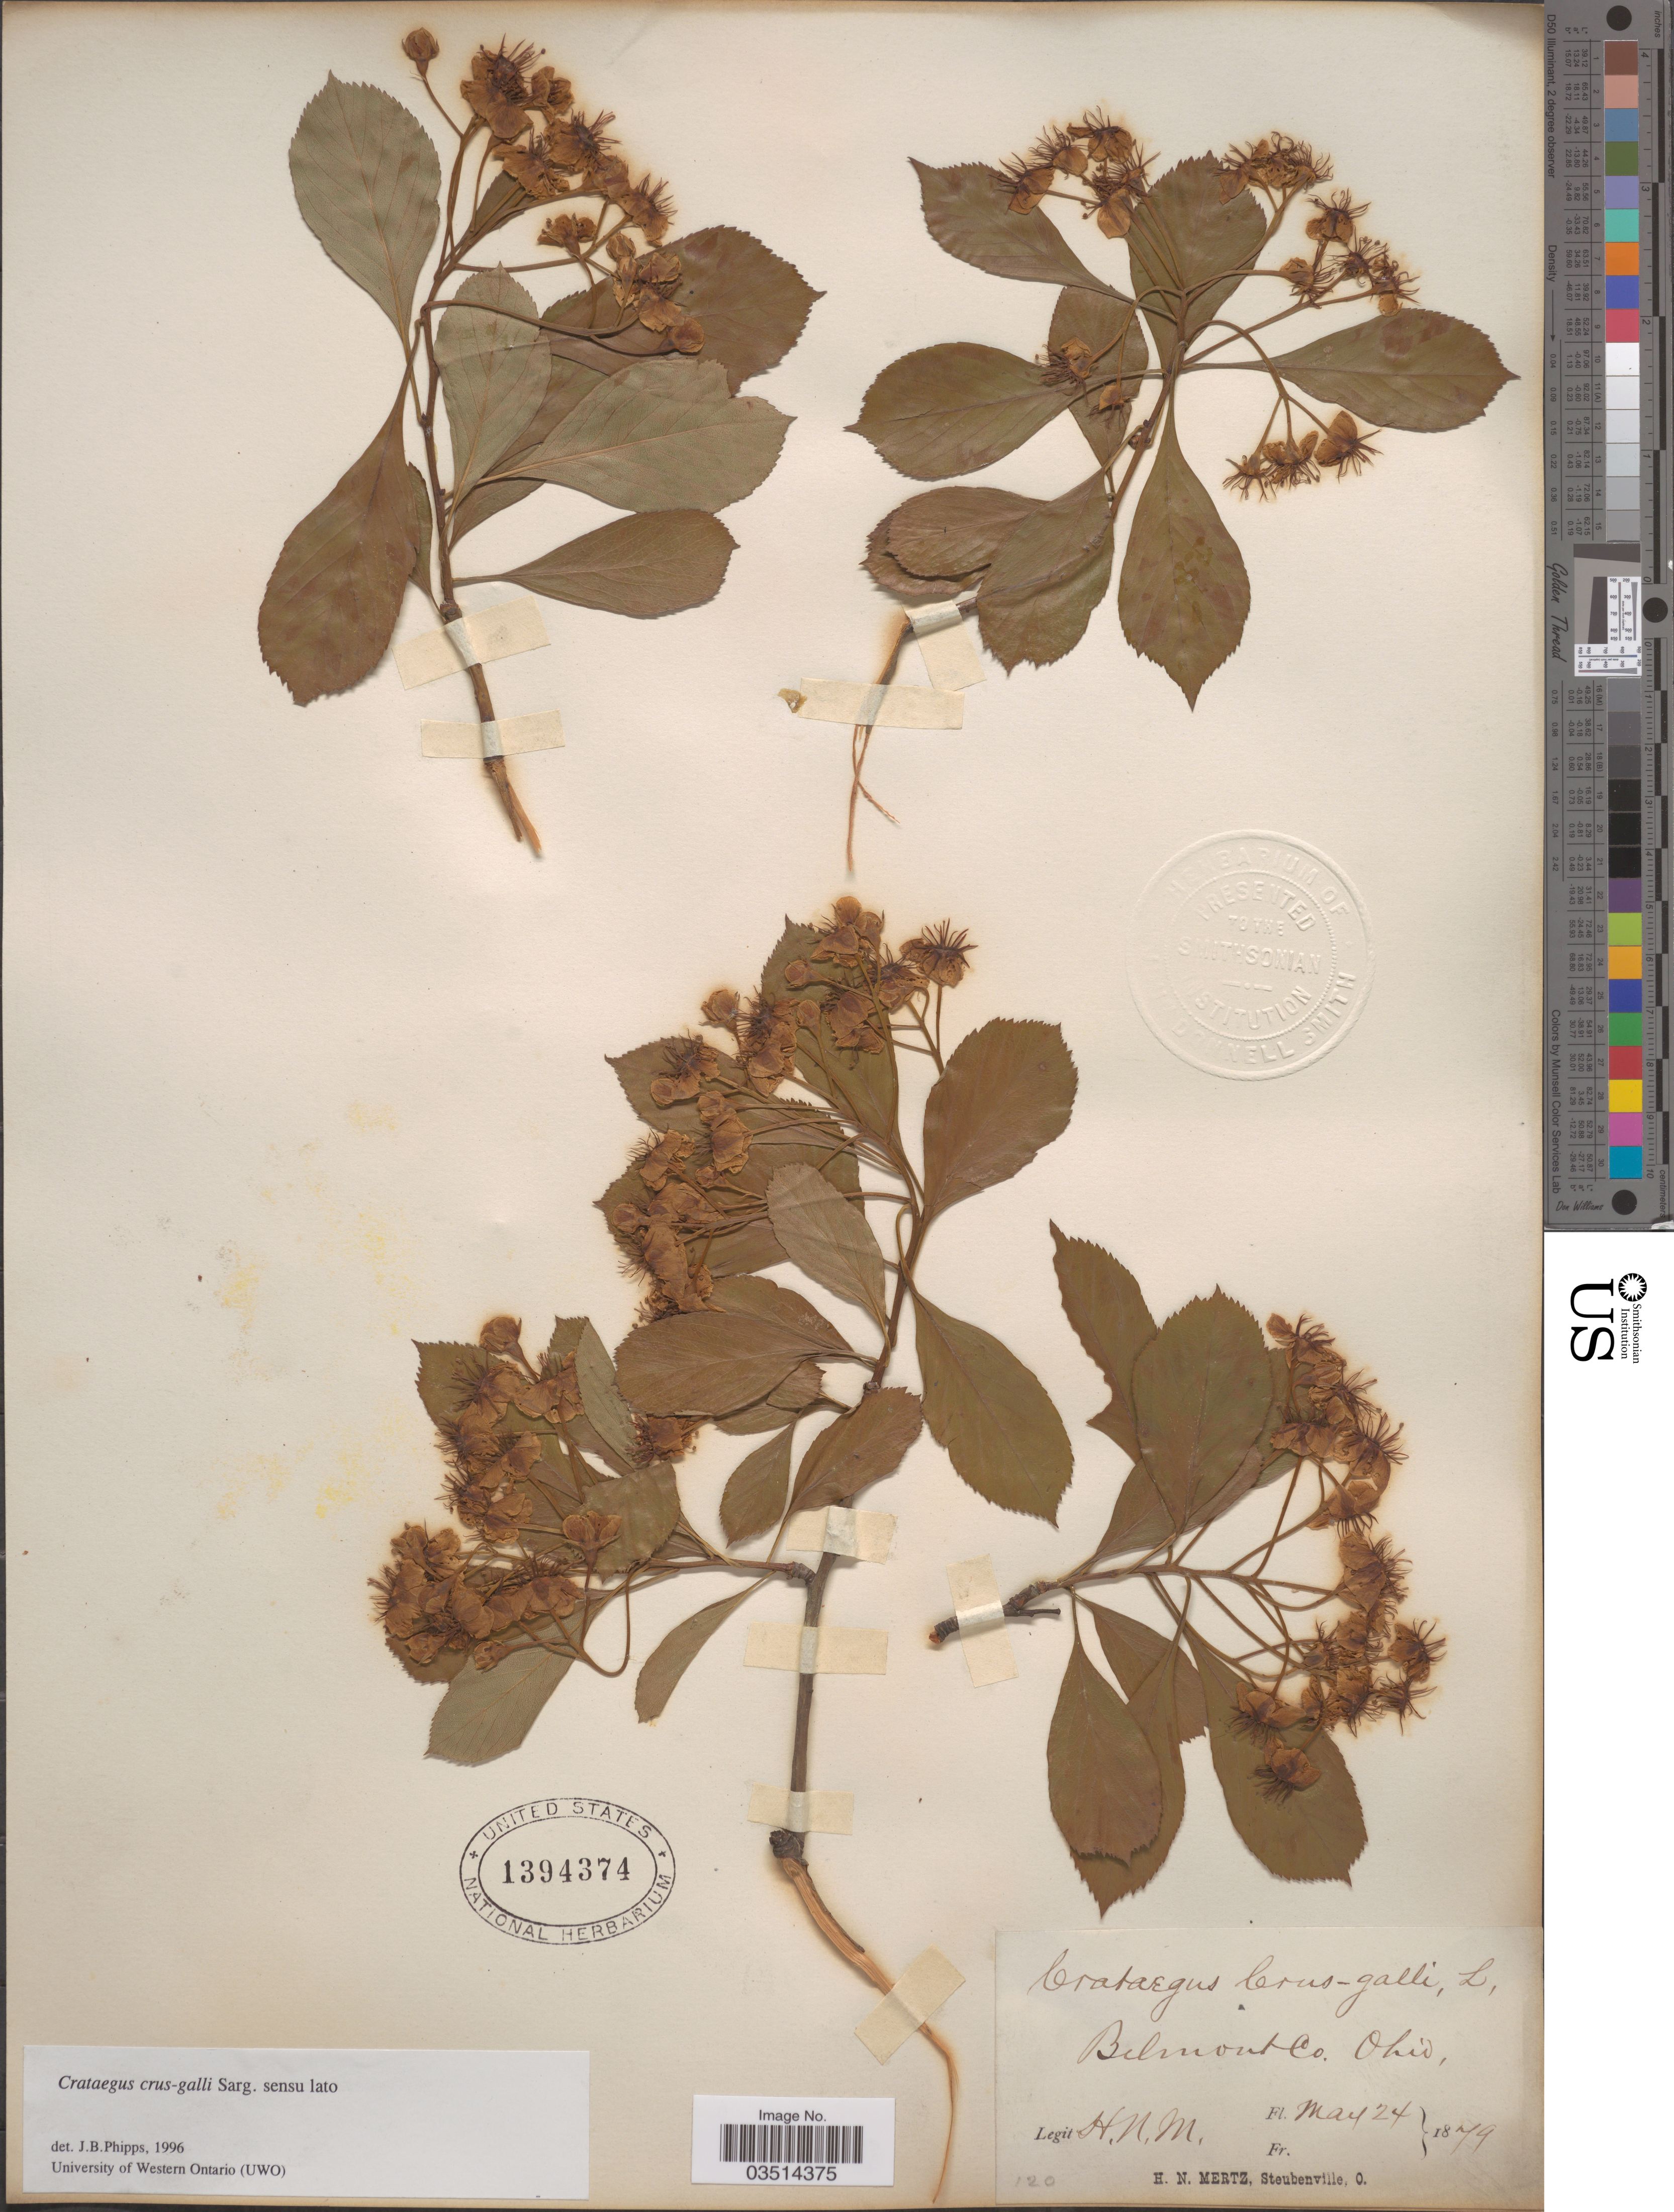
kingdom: Plantae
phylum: Tracheophyta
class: Magnoliopsida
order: Rosales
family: Rosaceae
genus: Crataegus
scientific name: Crataegus crus-galli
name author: L.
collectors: H. Mertz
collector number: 120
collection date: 1879-05-24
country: United States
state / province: Ohio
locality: Belmont Co.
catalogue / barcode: US 1394374